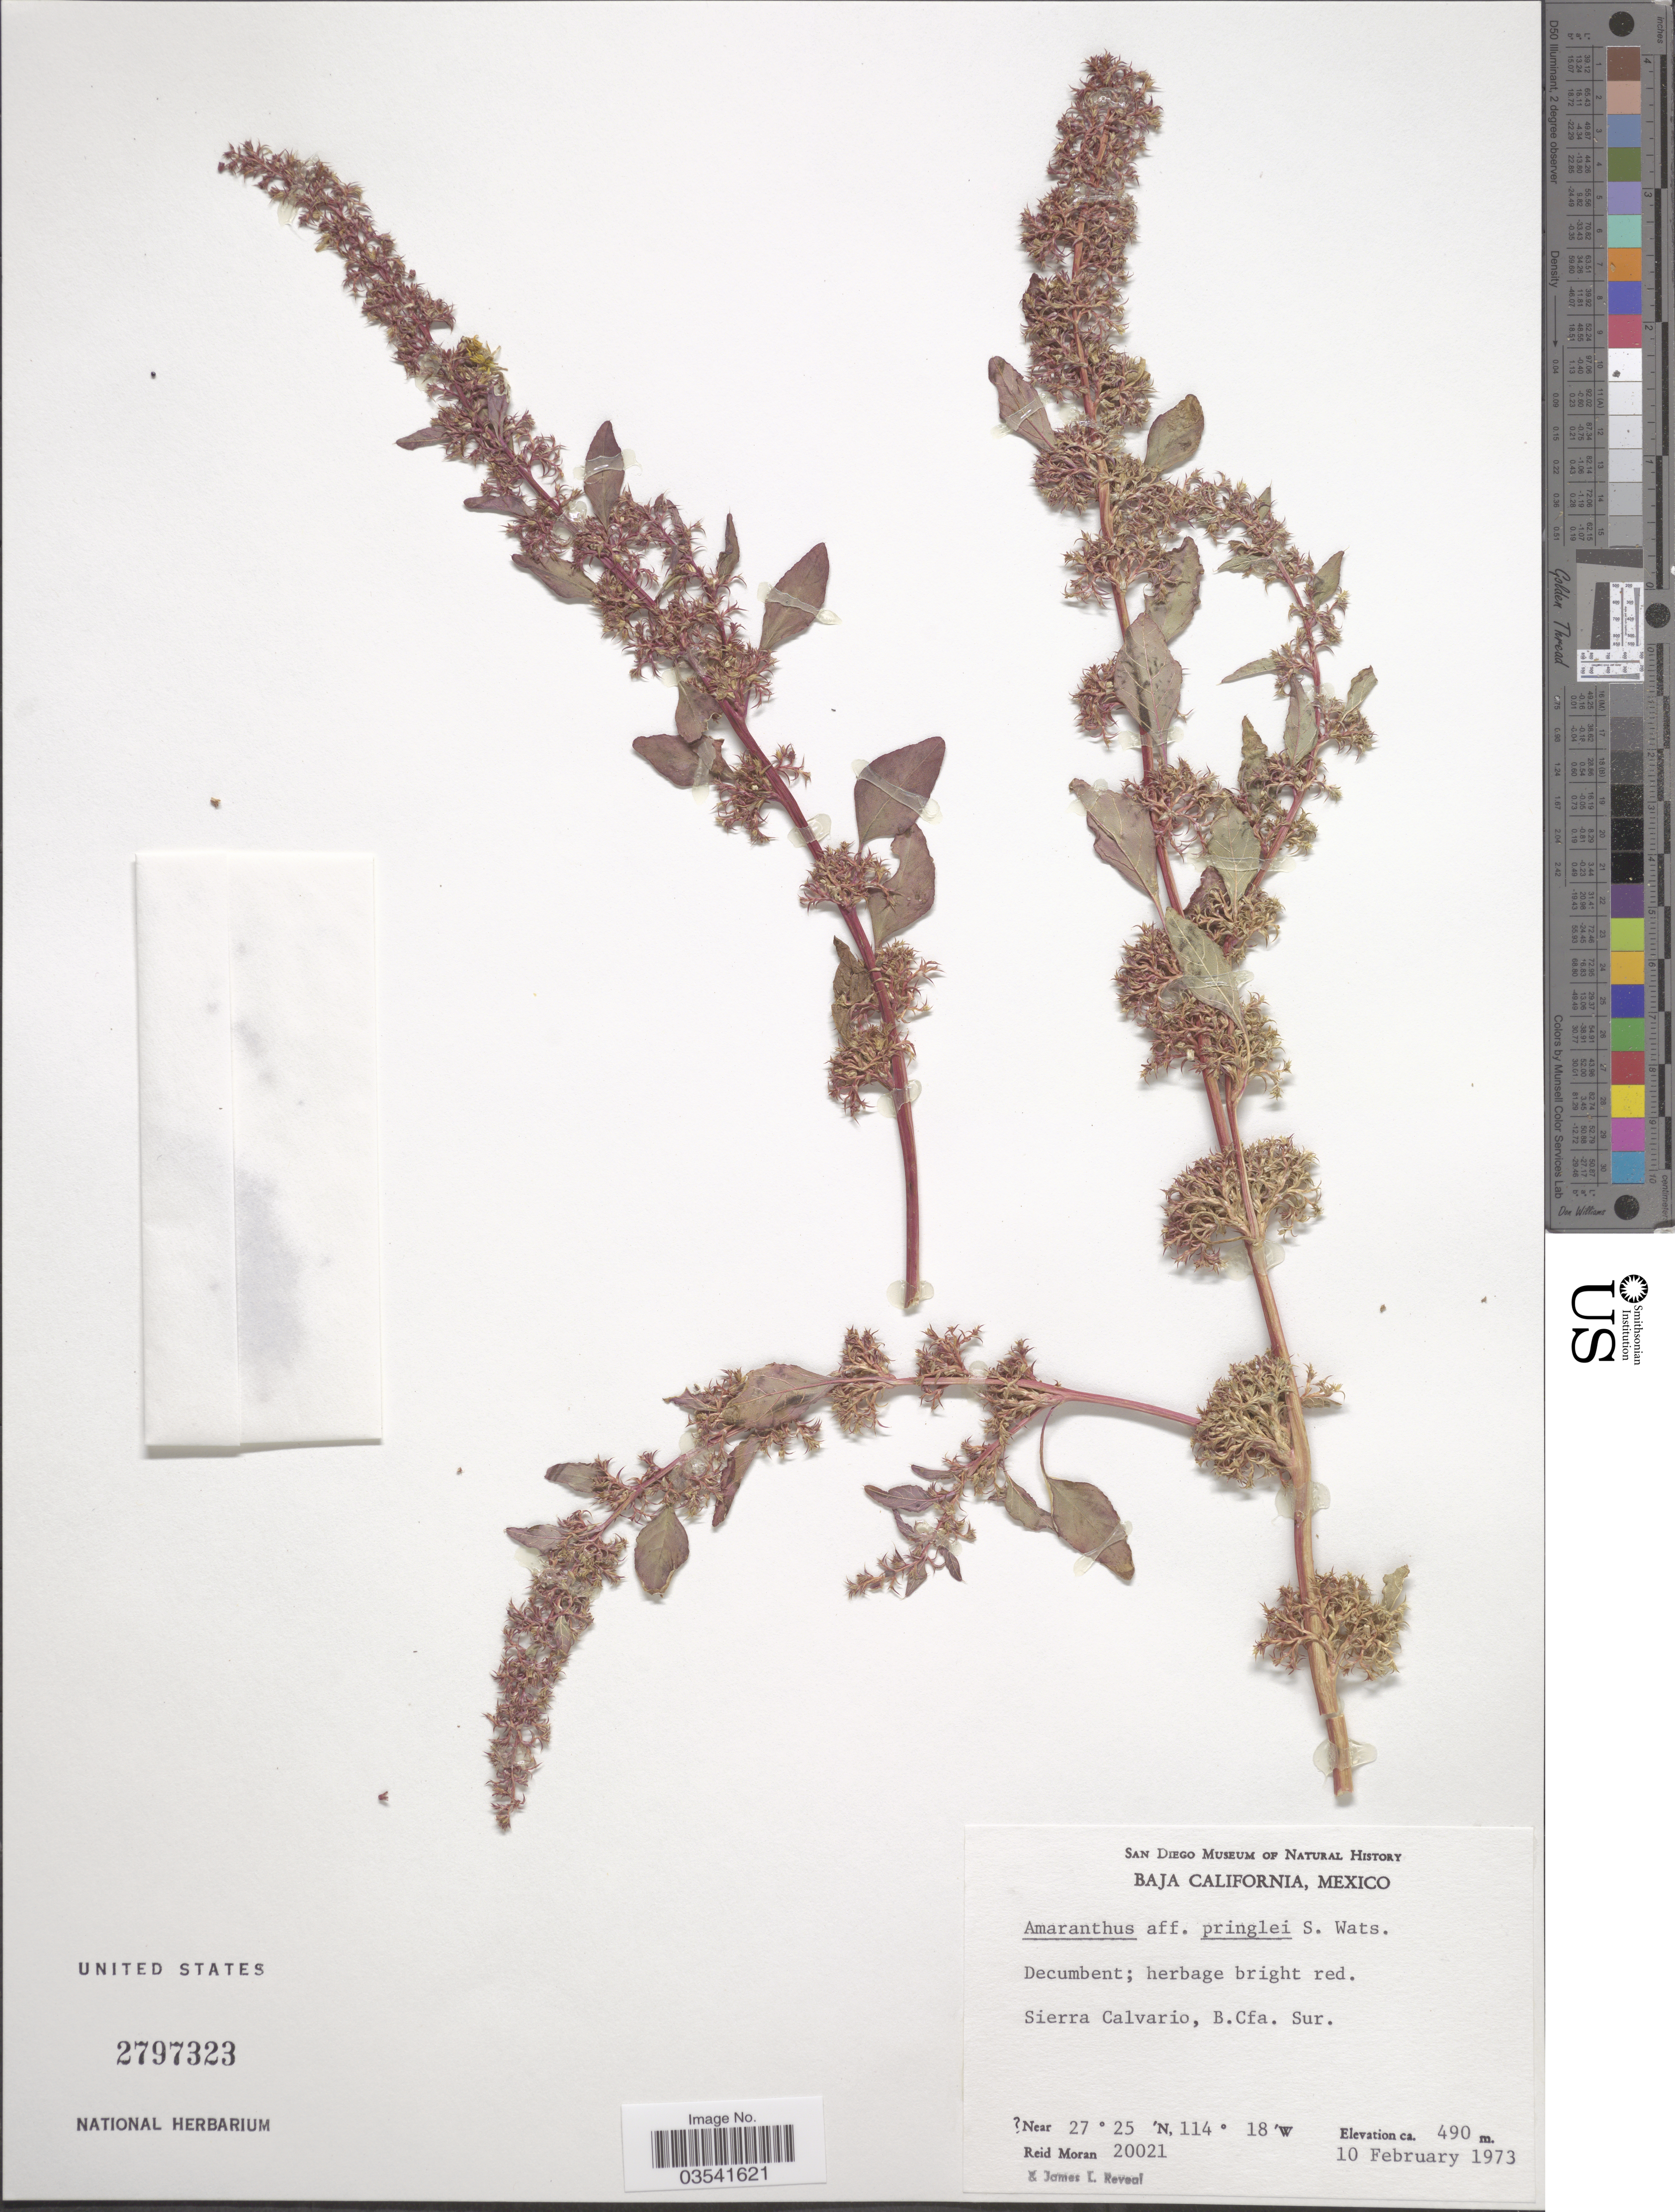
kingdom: Plantae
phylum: Tracheophyta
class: Magnoliopsida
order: Caryophyllales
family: Amaranthaceae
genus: Amaranthus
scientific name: Amaranthus pringlei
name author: S. Watson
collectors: R. Moran & J. L. Reveal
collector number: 20021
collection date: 1973-02-10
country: Mexico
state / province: Baja California Sur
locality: Baja California. Sierra Calvario.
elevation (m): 490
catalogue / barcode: US 2797323